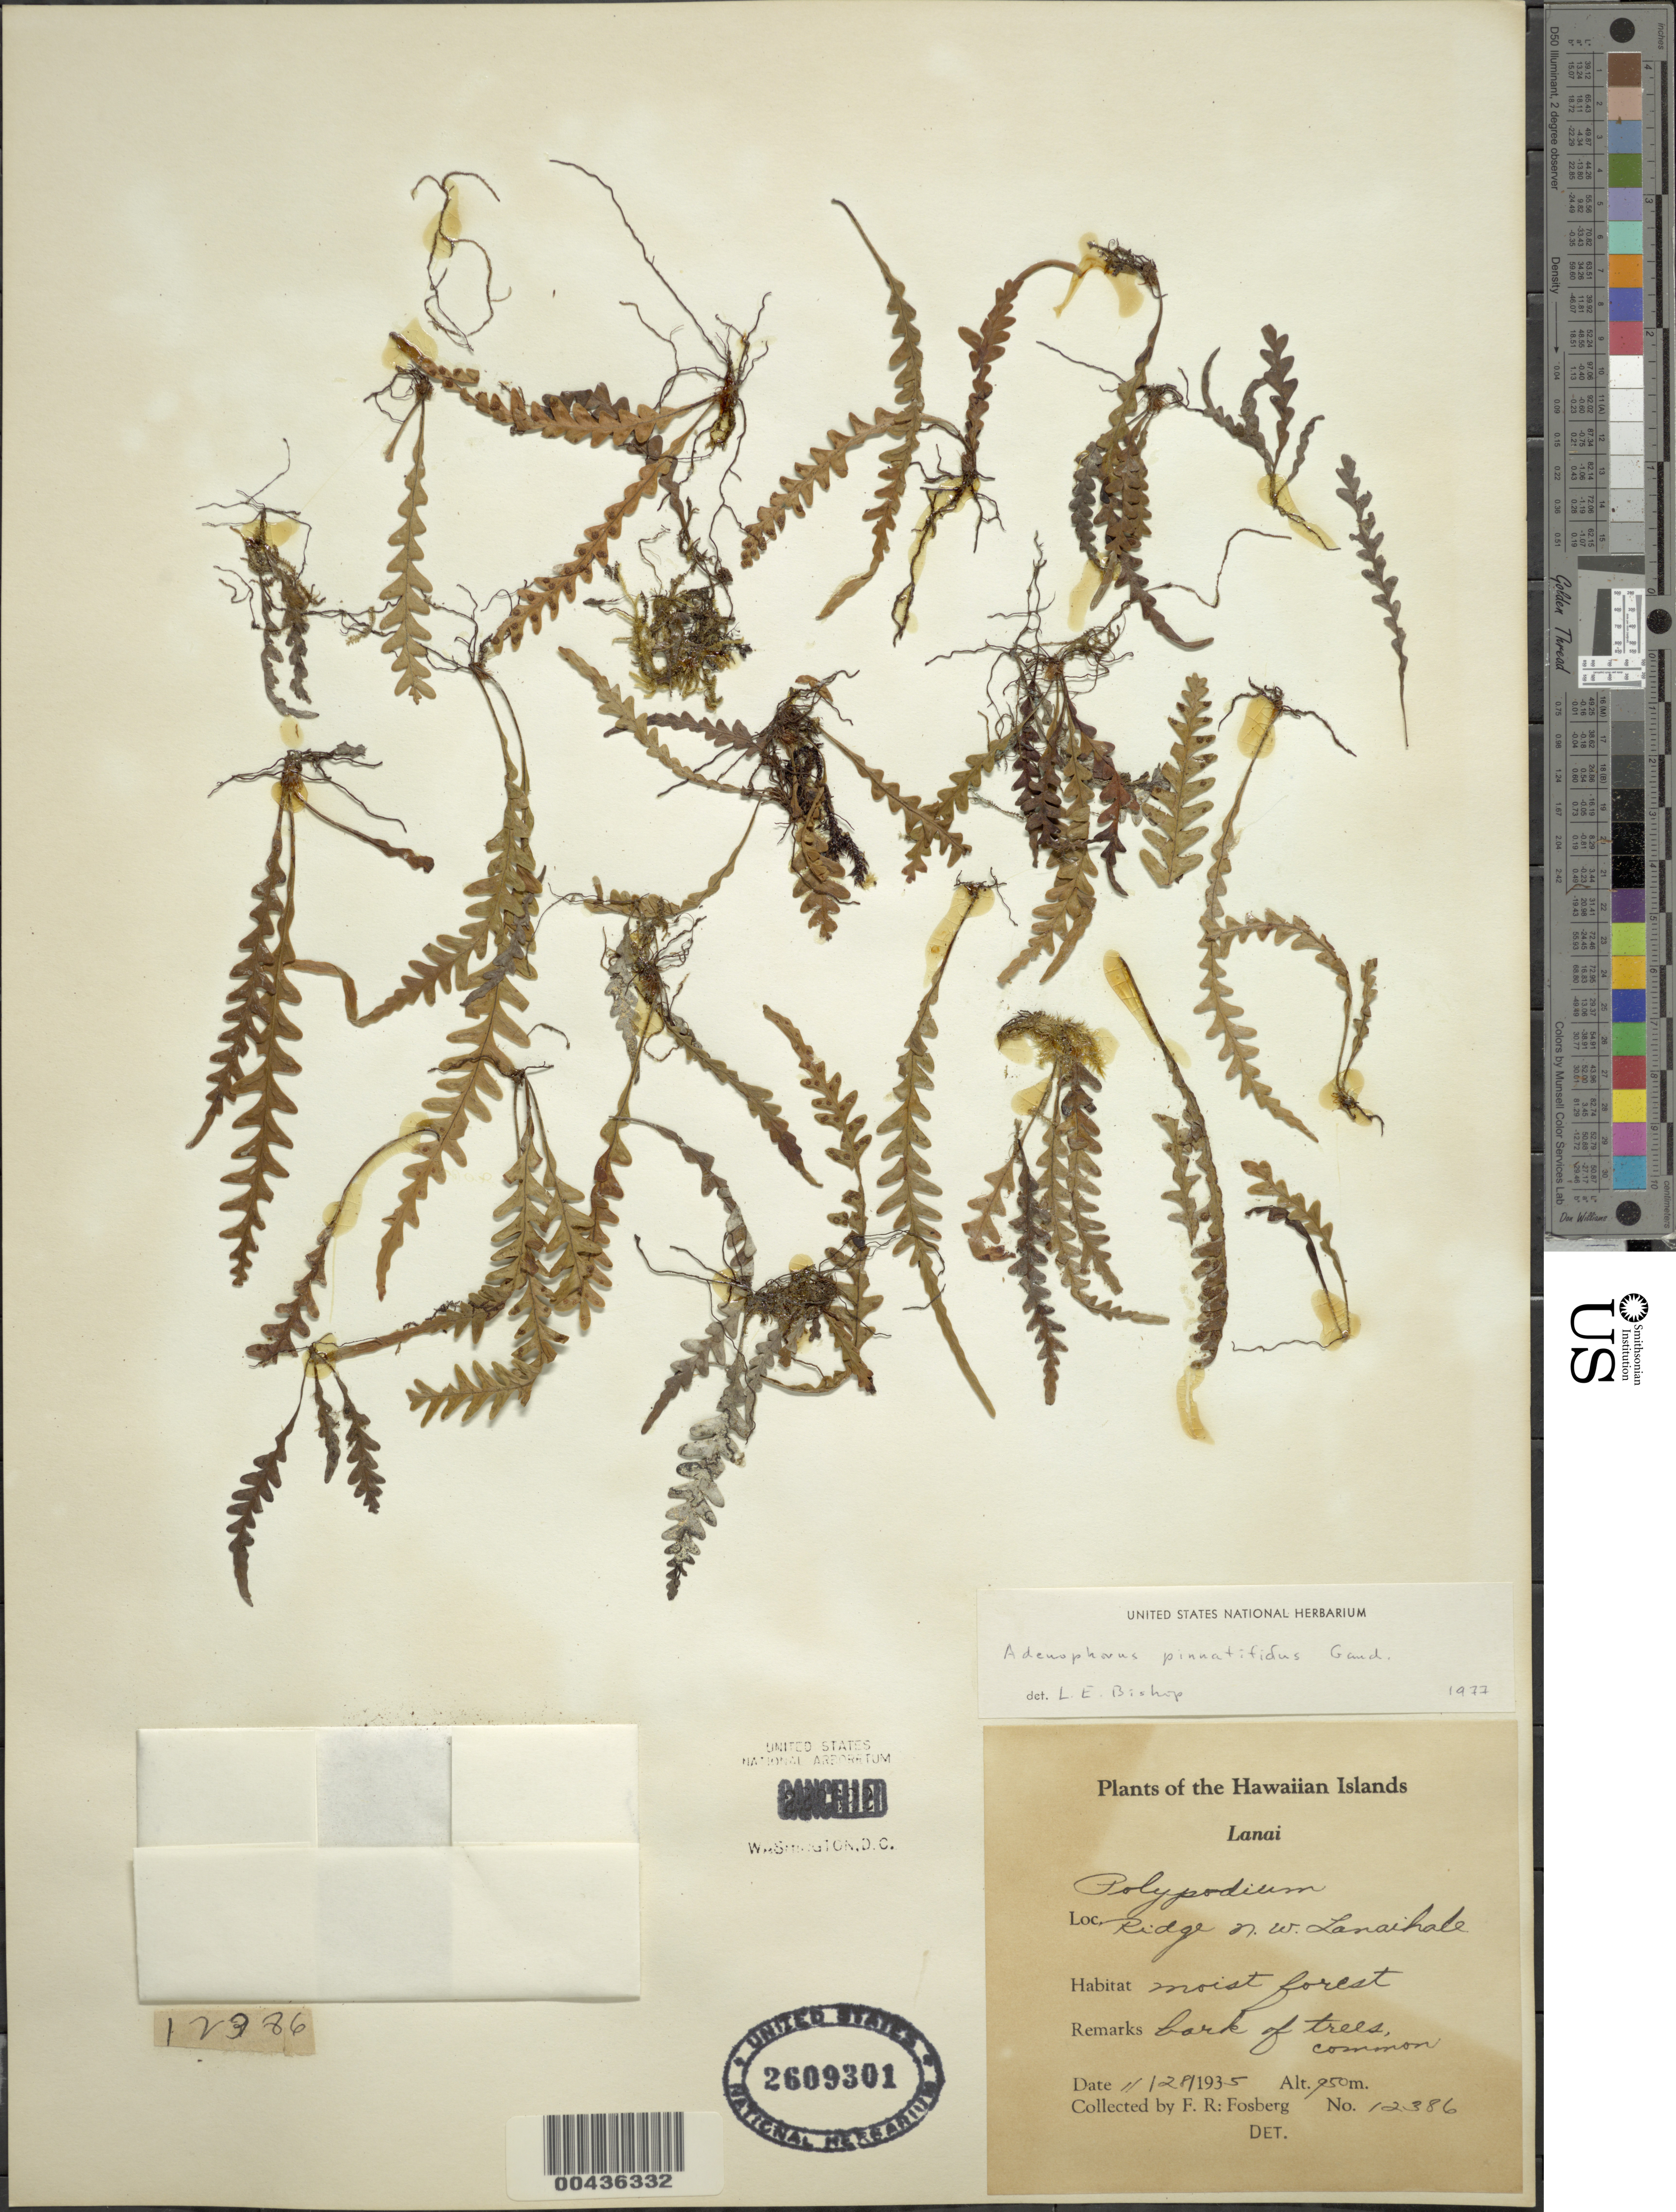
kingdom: Plantae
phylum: Tracheophyta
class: Polypodiopsida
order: Polypodiales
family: Polypodiaceae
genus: Adenophorus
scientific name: Adenophorus pinnatifidus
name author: Gaudich.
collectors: F. R. Fosberg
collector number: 12386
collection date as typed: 28 Nov 1935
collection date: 1935-11-28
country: United States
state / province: Hawaii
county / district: Maui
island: Lana'i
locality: Ridge on NW Lanaihale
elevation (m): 250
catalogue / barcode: US 2609301